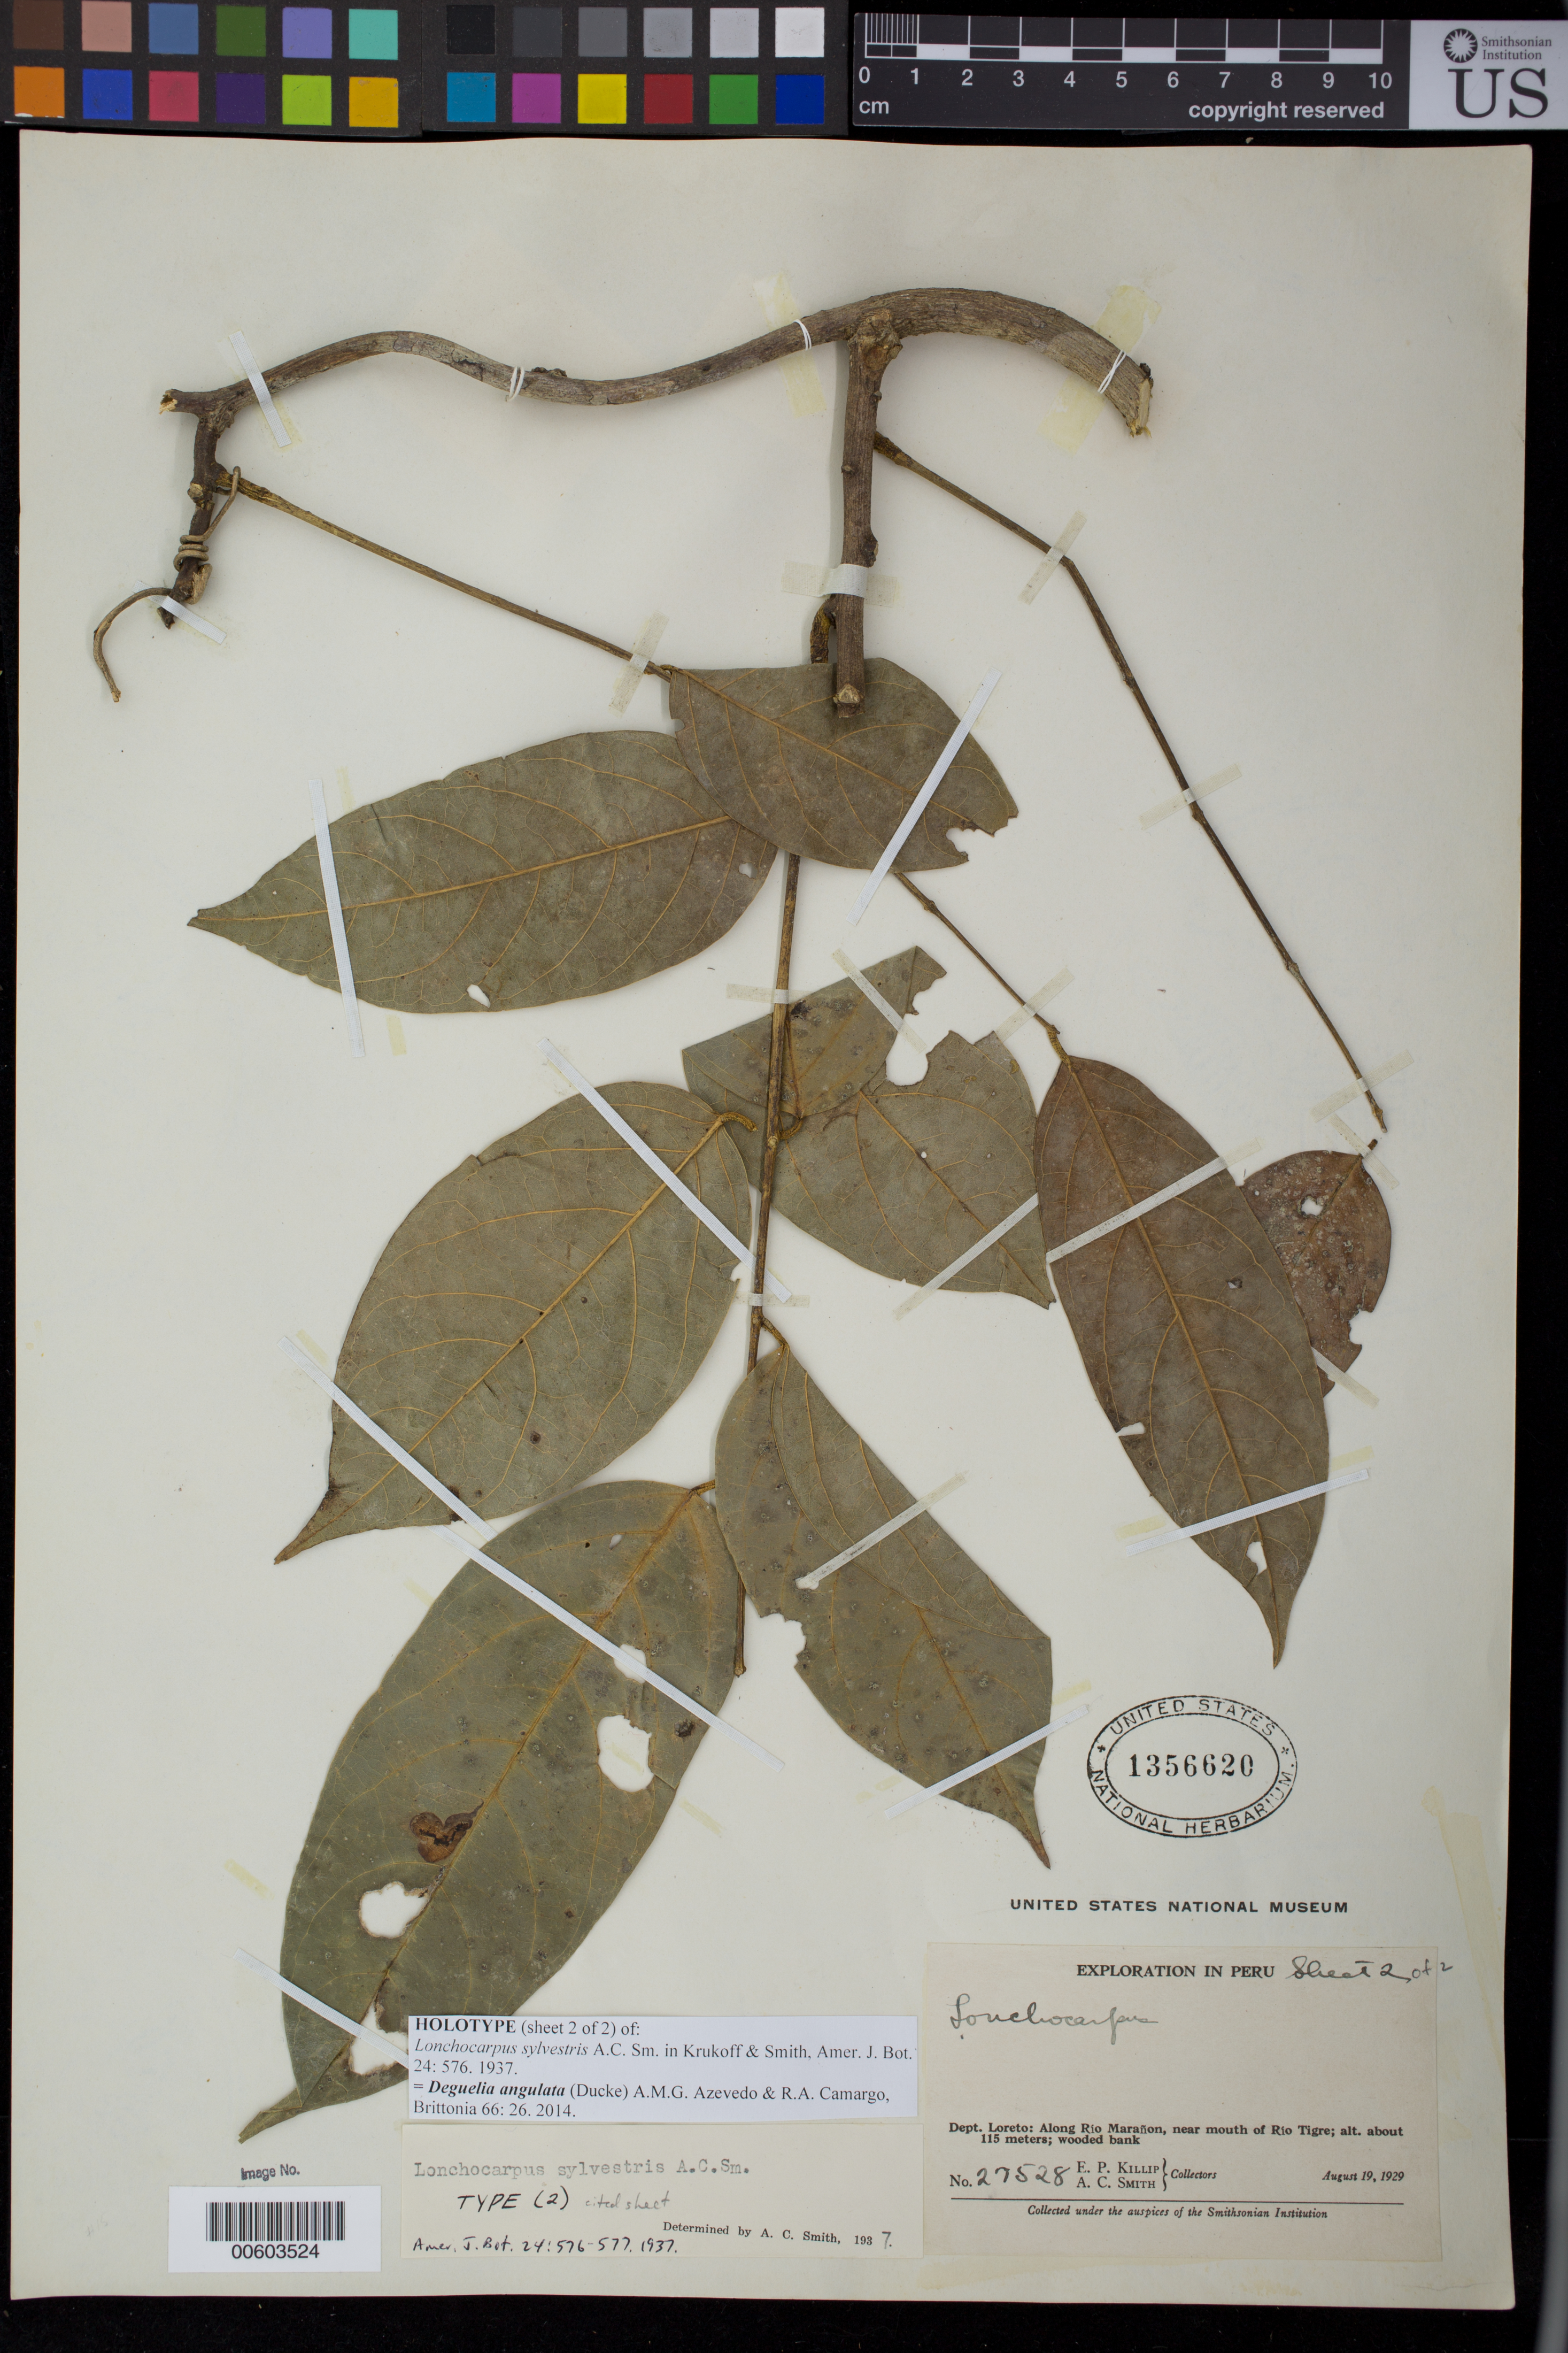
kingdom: Plantae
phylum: Tracheophyta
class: Magnoliopsida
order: Fabales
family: Fabaceae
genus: Lonchocarpus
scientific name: Lonchocarpus sylvestris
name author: A.C. Sm.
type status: Holotype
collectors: E. P. Killip & A. C. Smith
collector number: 27528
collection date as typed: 19 Aug 1929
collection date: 1929-08-19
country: Peru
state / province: Loreto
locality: Along Rio Maranon, near mouth of Rio Tigre.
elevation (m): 115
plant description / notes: Holotype mounted on 2 sheets. Other US sheet (USNH 1356619) unnecessarily annotated by Poppendieck (1992) & formally designated by Camargo & Azevedo (2013) as "lectotype" of Lonchocarpus sylvestris A.C. (with this sheet, USNH 1356620 cited as "isolectotype"); USNH 1356619-1356620 annotated as "TYPE (1)" and "TYPE (2)" by A.C. Smith; the latter also originally annotated as "sheet 2" and with both sheet numbers cited as "TYPE" in protologue.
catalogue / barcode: US 1356620